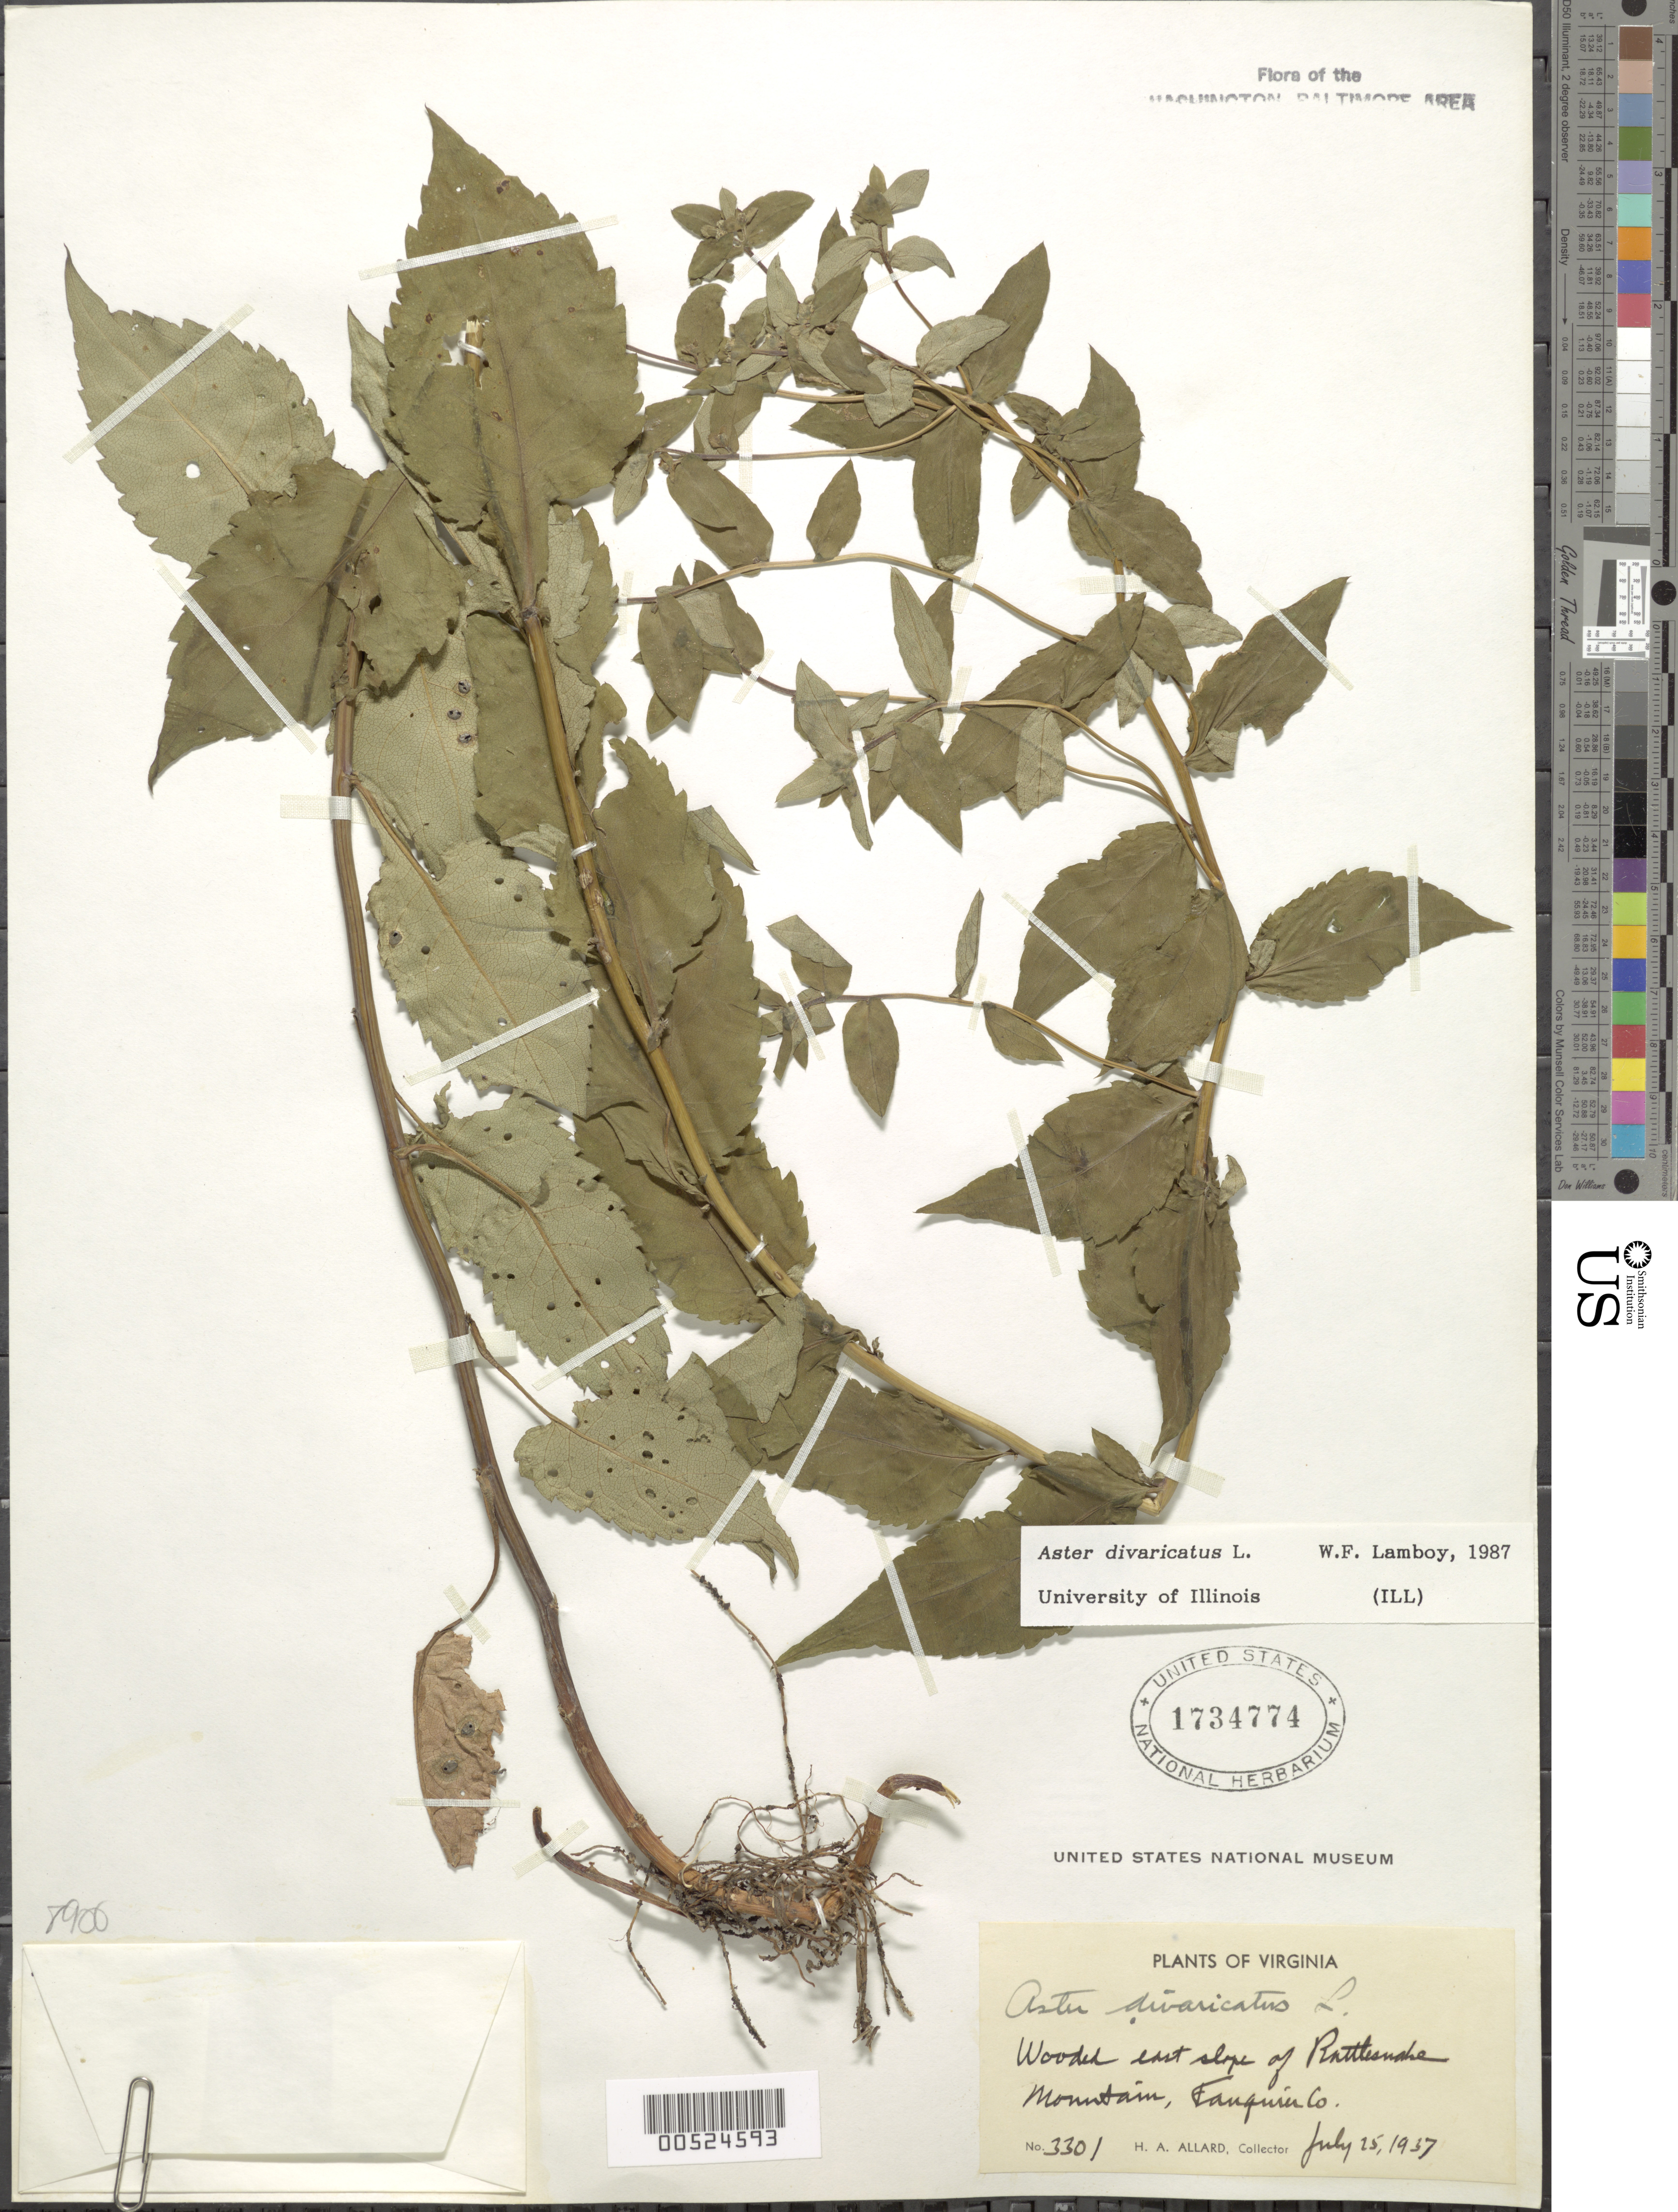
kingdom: Plantae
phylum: Tracheophyta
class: Magnoliopsida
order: Asterales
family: Asteraceae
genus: Eurybia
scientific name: Eurybia divaricata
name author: (L.) G.L. Nesom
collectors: H. A. Allard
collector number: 3301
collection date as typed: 25 Jul 1937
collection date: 1937-07-25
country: United States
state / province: Virginia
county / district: Fauquier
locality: Rattlesnake Mountain, E slope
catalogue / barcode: US 1734774